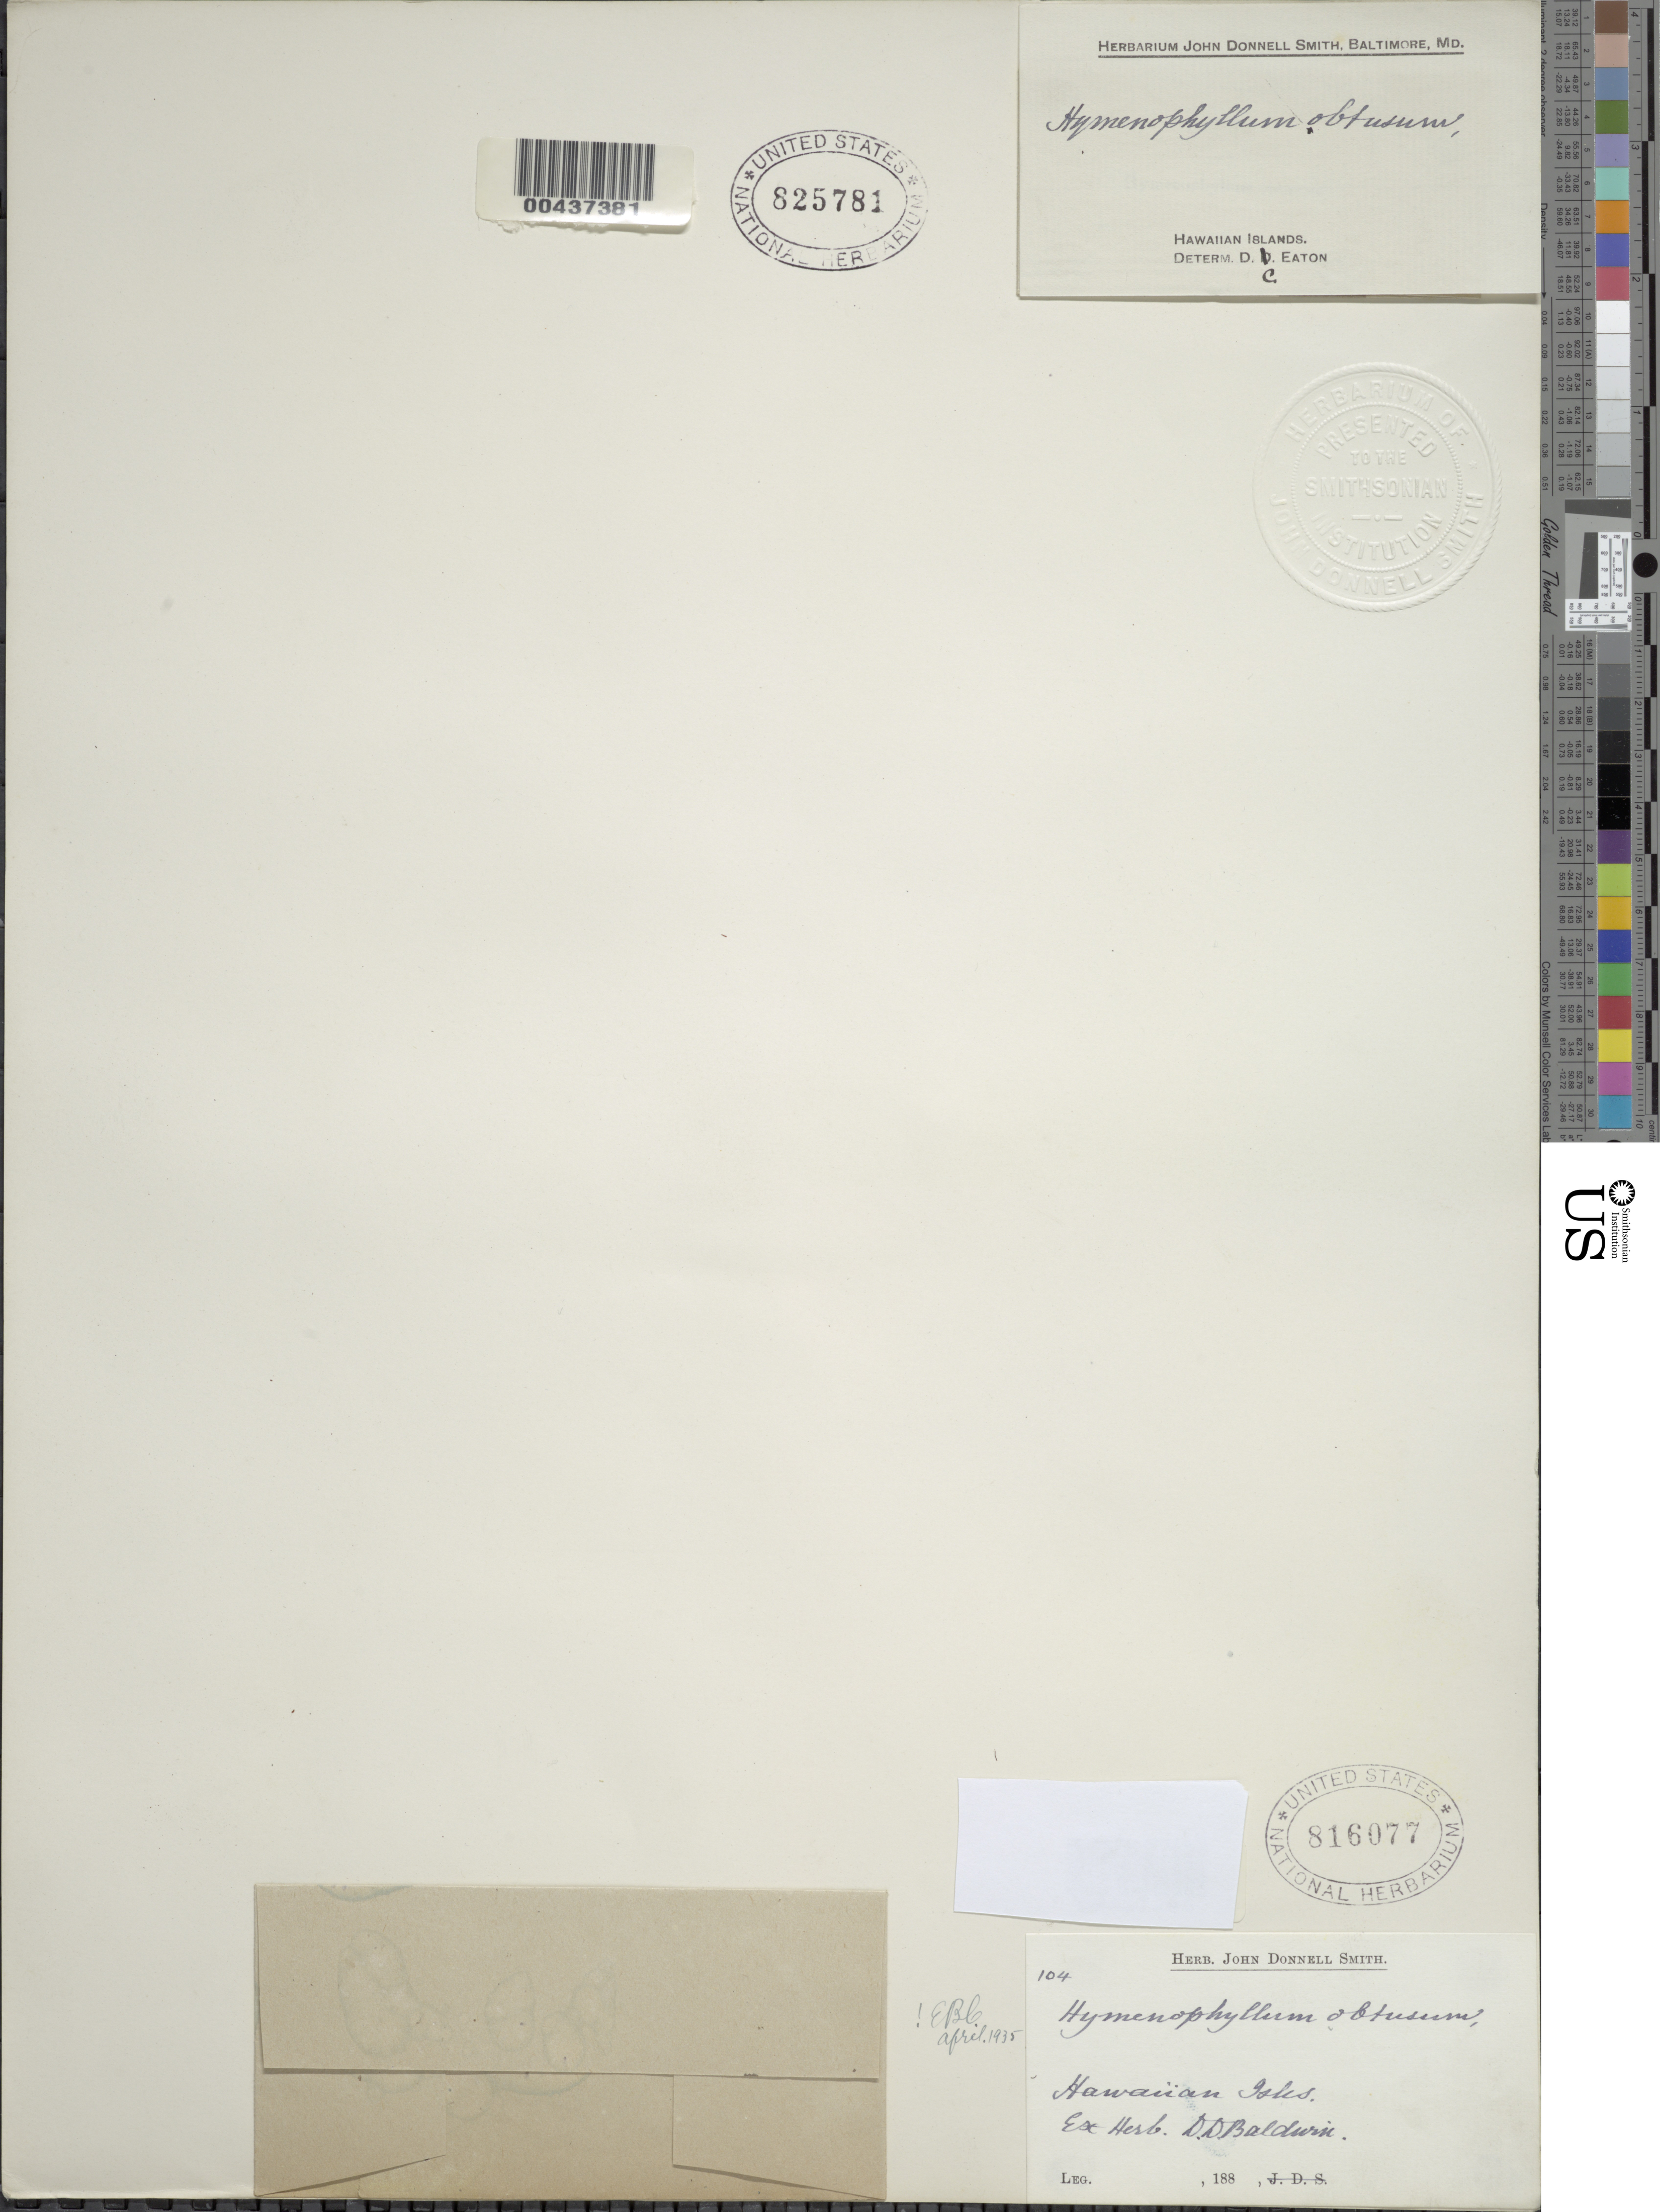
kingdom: Plantae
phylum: Tracheophyta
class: Polypodiopsida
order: Hymenophyllales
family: Hymenophyllaceae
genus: Hymenophyllum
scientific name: Hymenophyllum obtusum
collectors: J. Donnell Smith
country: United States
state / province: Hawaii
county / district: Hawaii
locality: Hawaiian Islands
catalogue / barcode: US 825781